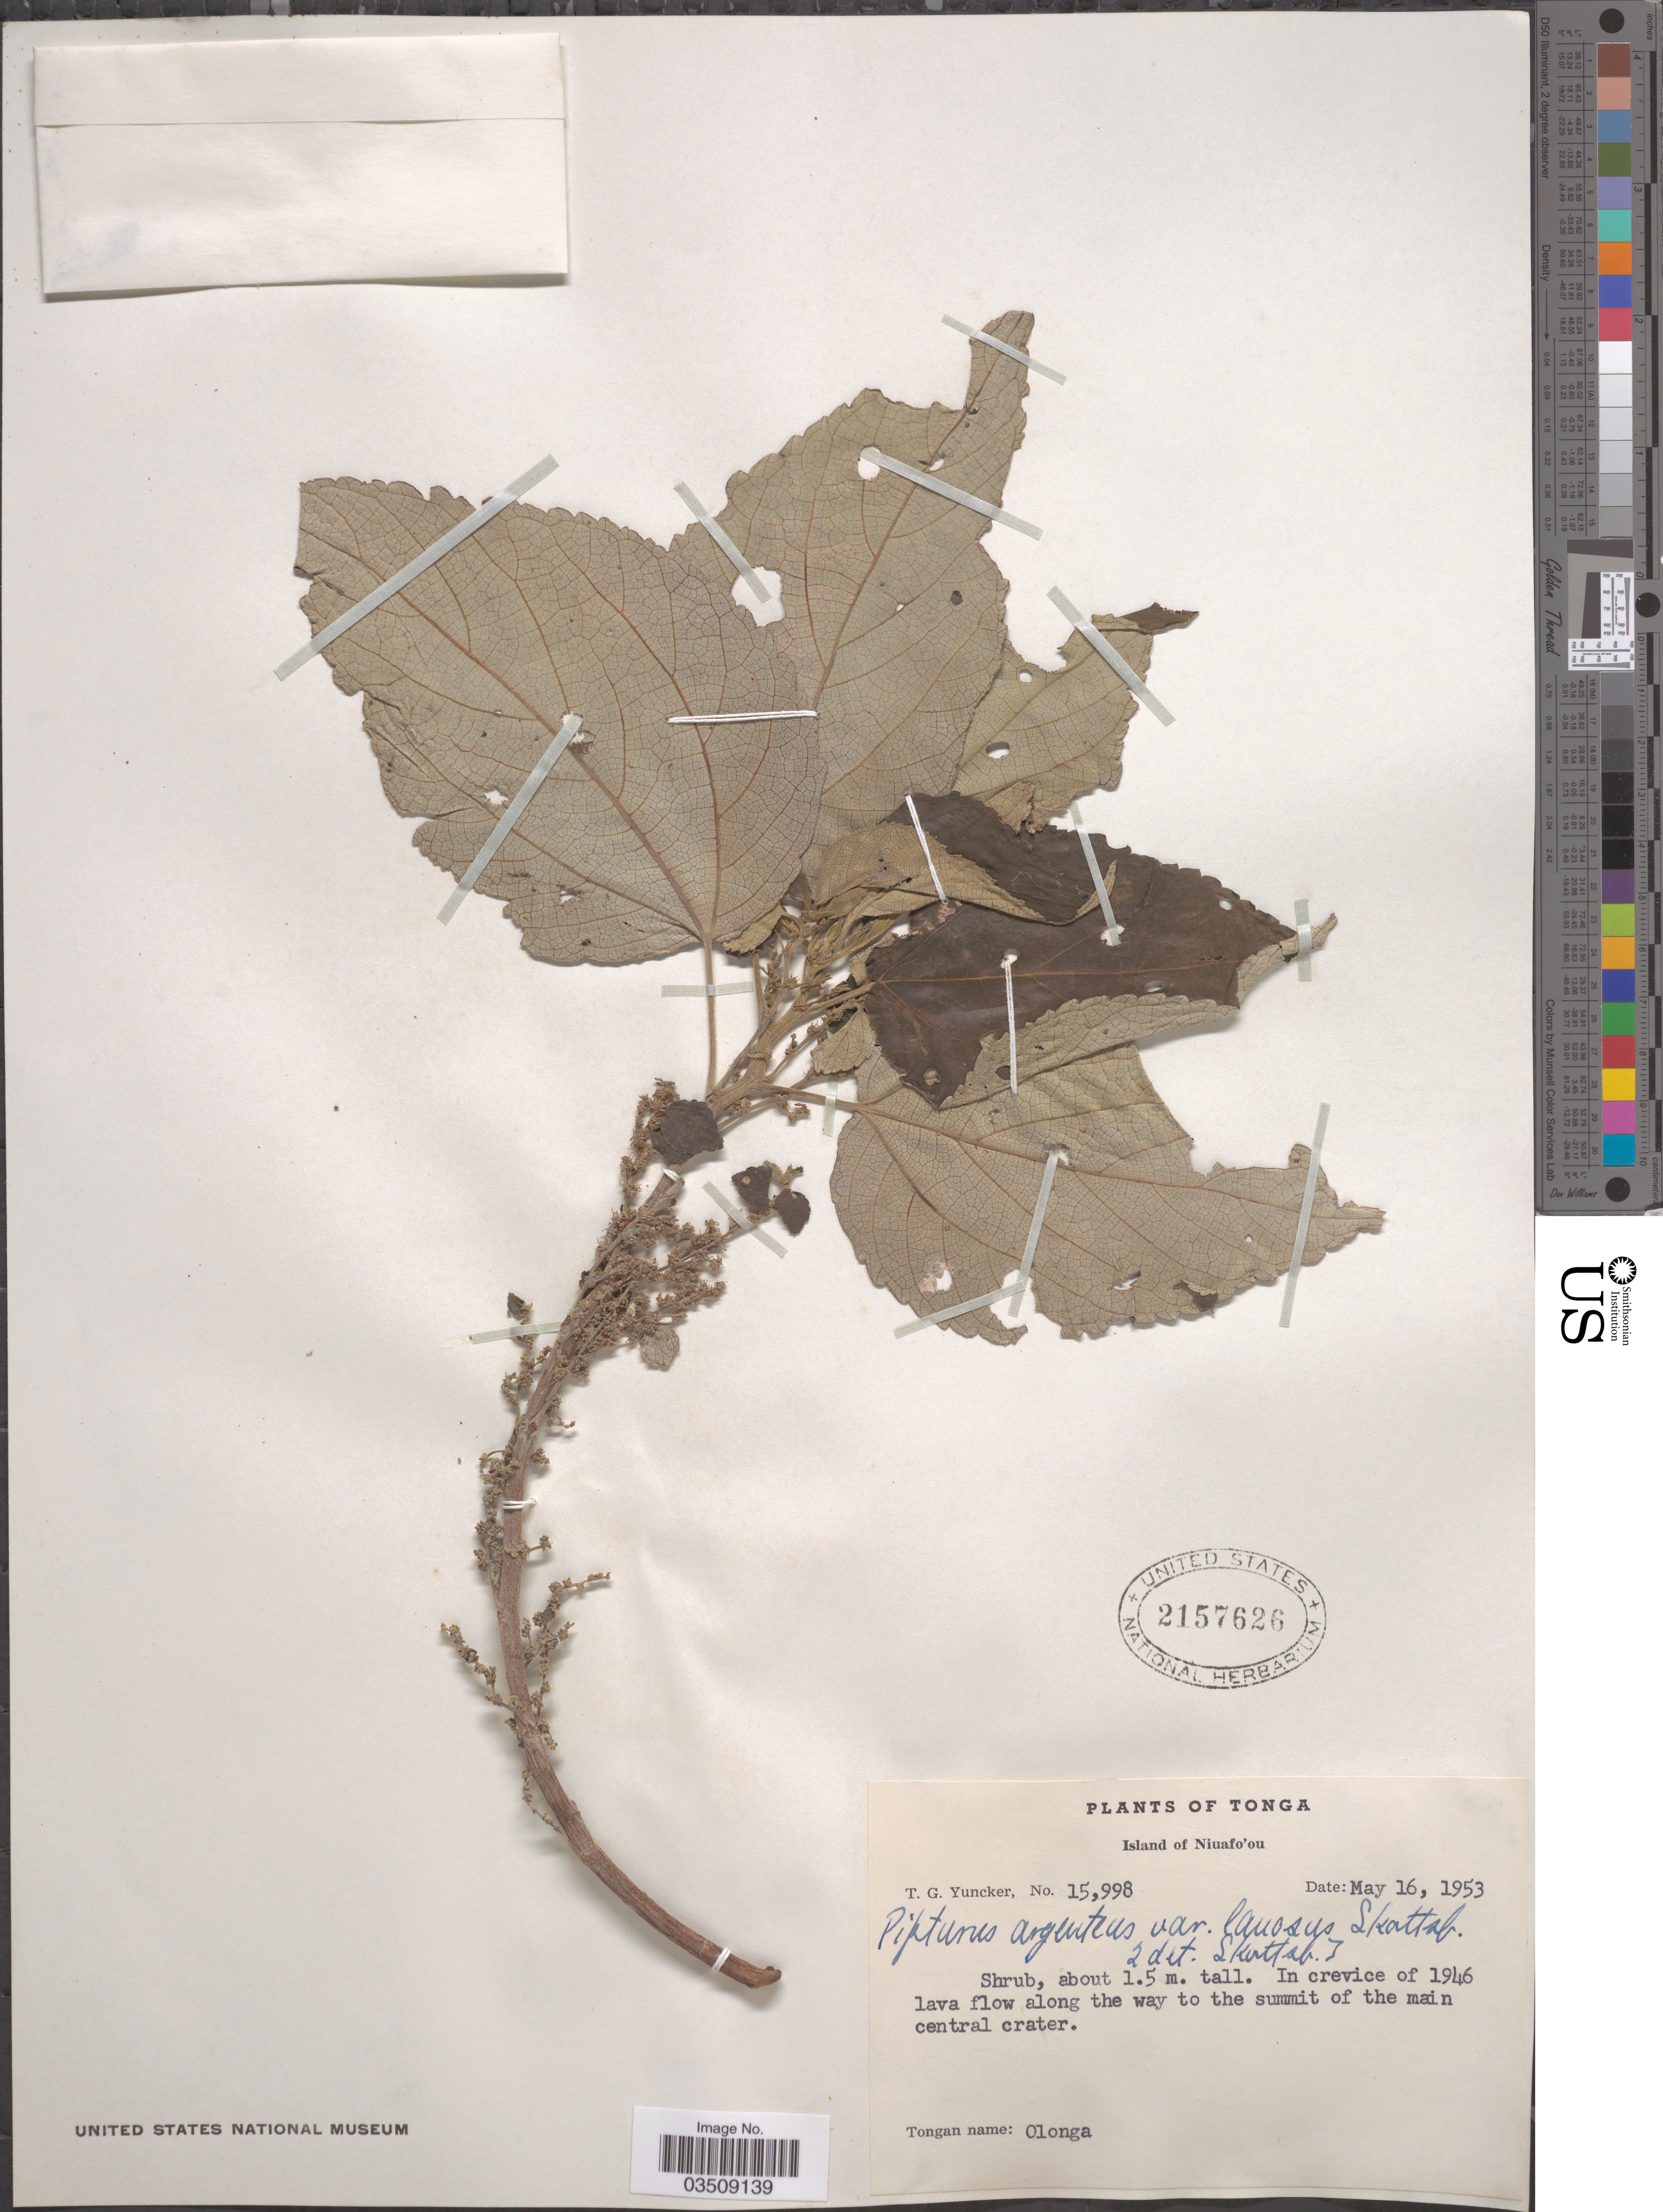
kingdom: Plantae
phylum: Tracheophyta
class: Magnoliopsida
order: Rosales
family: Urticaceae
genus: Pipturus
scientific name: Pipturus argenteus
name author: (G. Forst.) Wedd.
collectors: T. G. Yuncker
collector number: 15998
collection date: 1953-05-16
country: Tonga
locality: Island of Niuafo'ou. In crevice of 1946 lava flow along the way to the summit of the main central crater.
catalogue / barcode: US 2157626